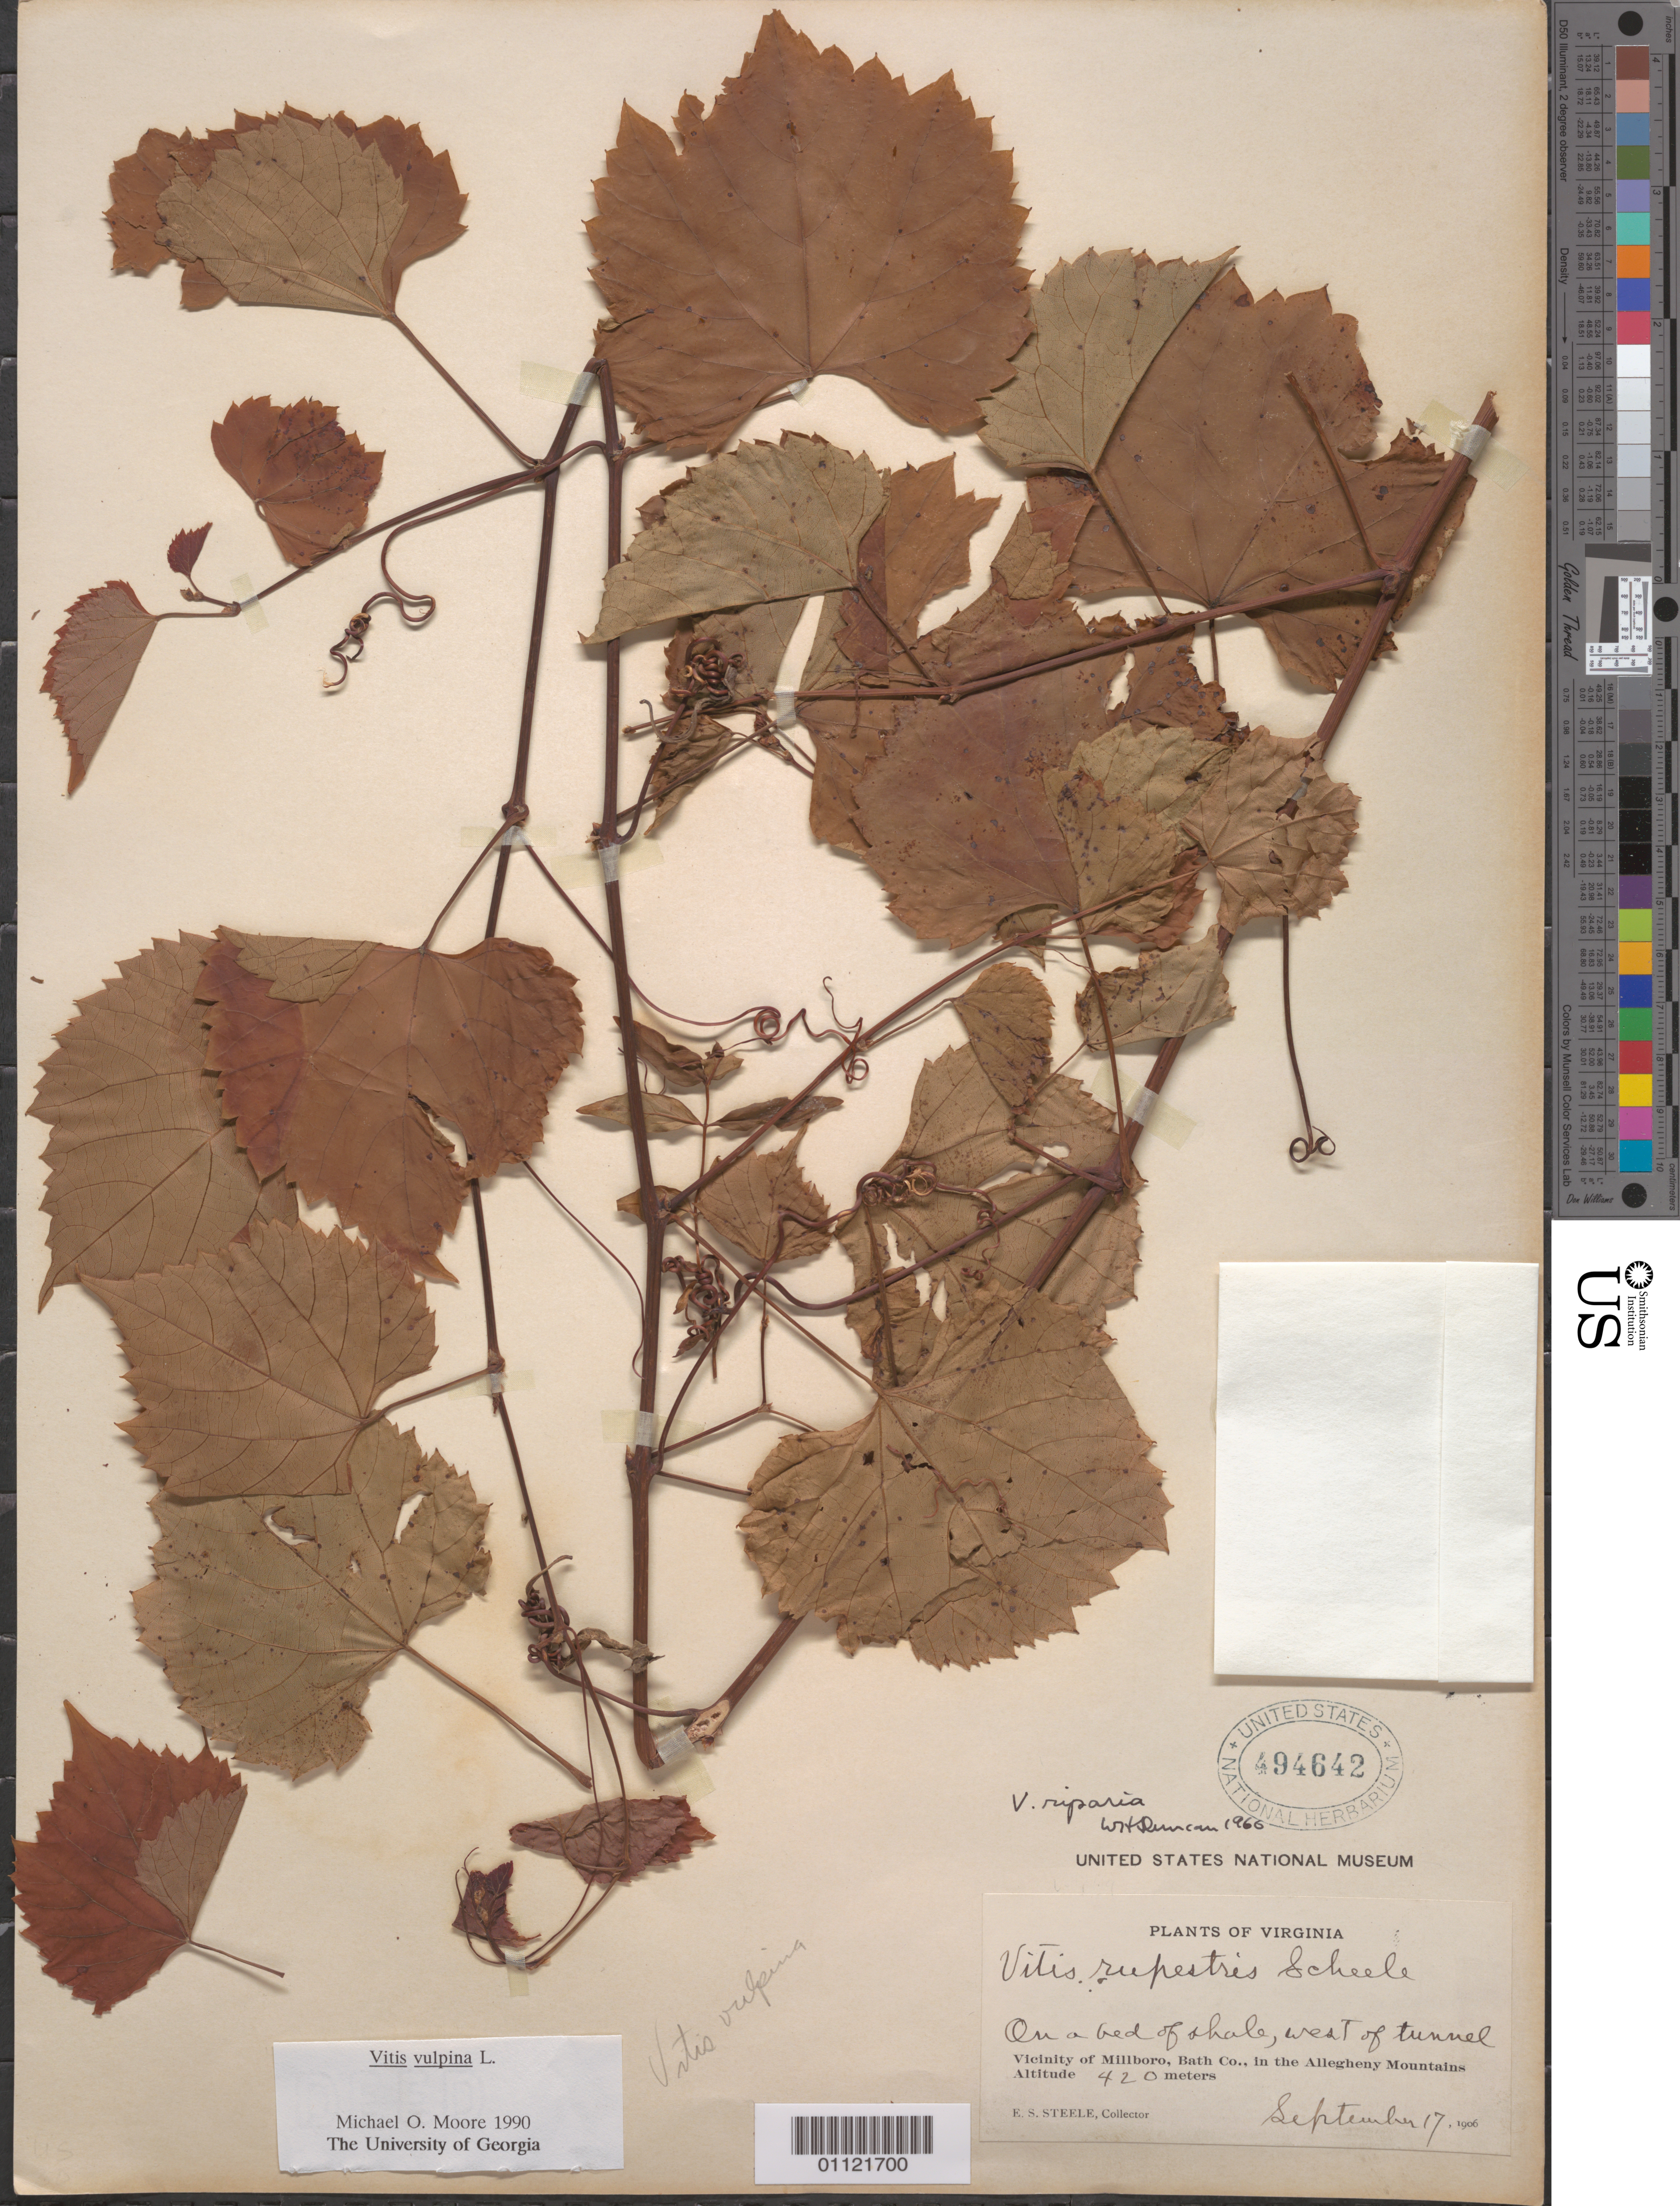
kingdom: Plantae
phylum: Tracheophyta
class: Magnoliopsida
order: Vitales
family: Vitaceae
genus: Vitis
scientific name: Vitis vulpina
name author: L.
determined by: Moore, M. O.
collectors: E. Steele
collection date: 1906-09-17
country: United States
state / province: Virginia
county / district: Bath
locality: On a bed of shale, west of tunnel. vicinity of Millboro, in the Allegheny Mountains.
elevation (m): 420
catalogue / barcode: US 494642